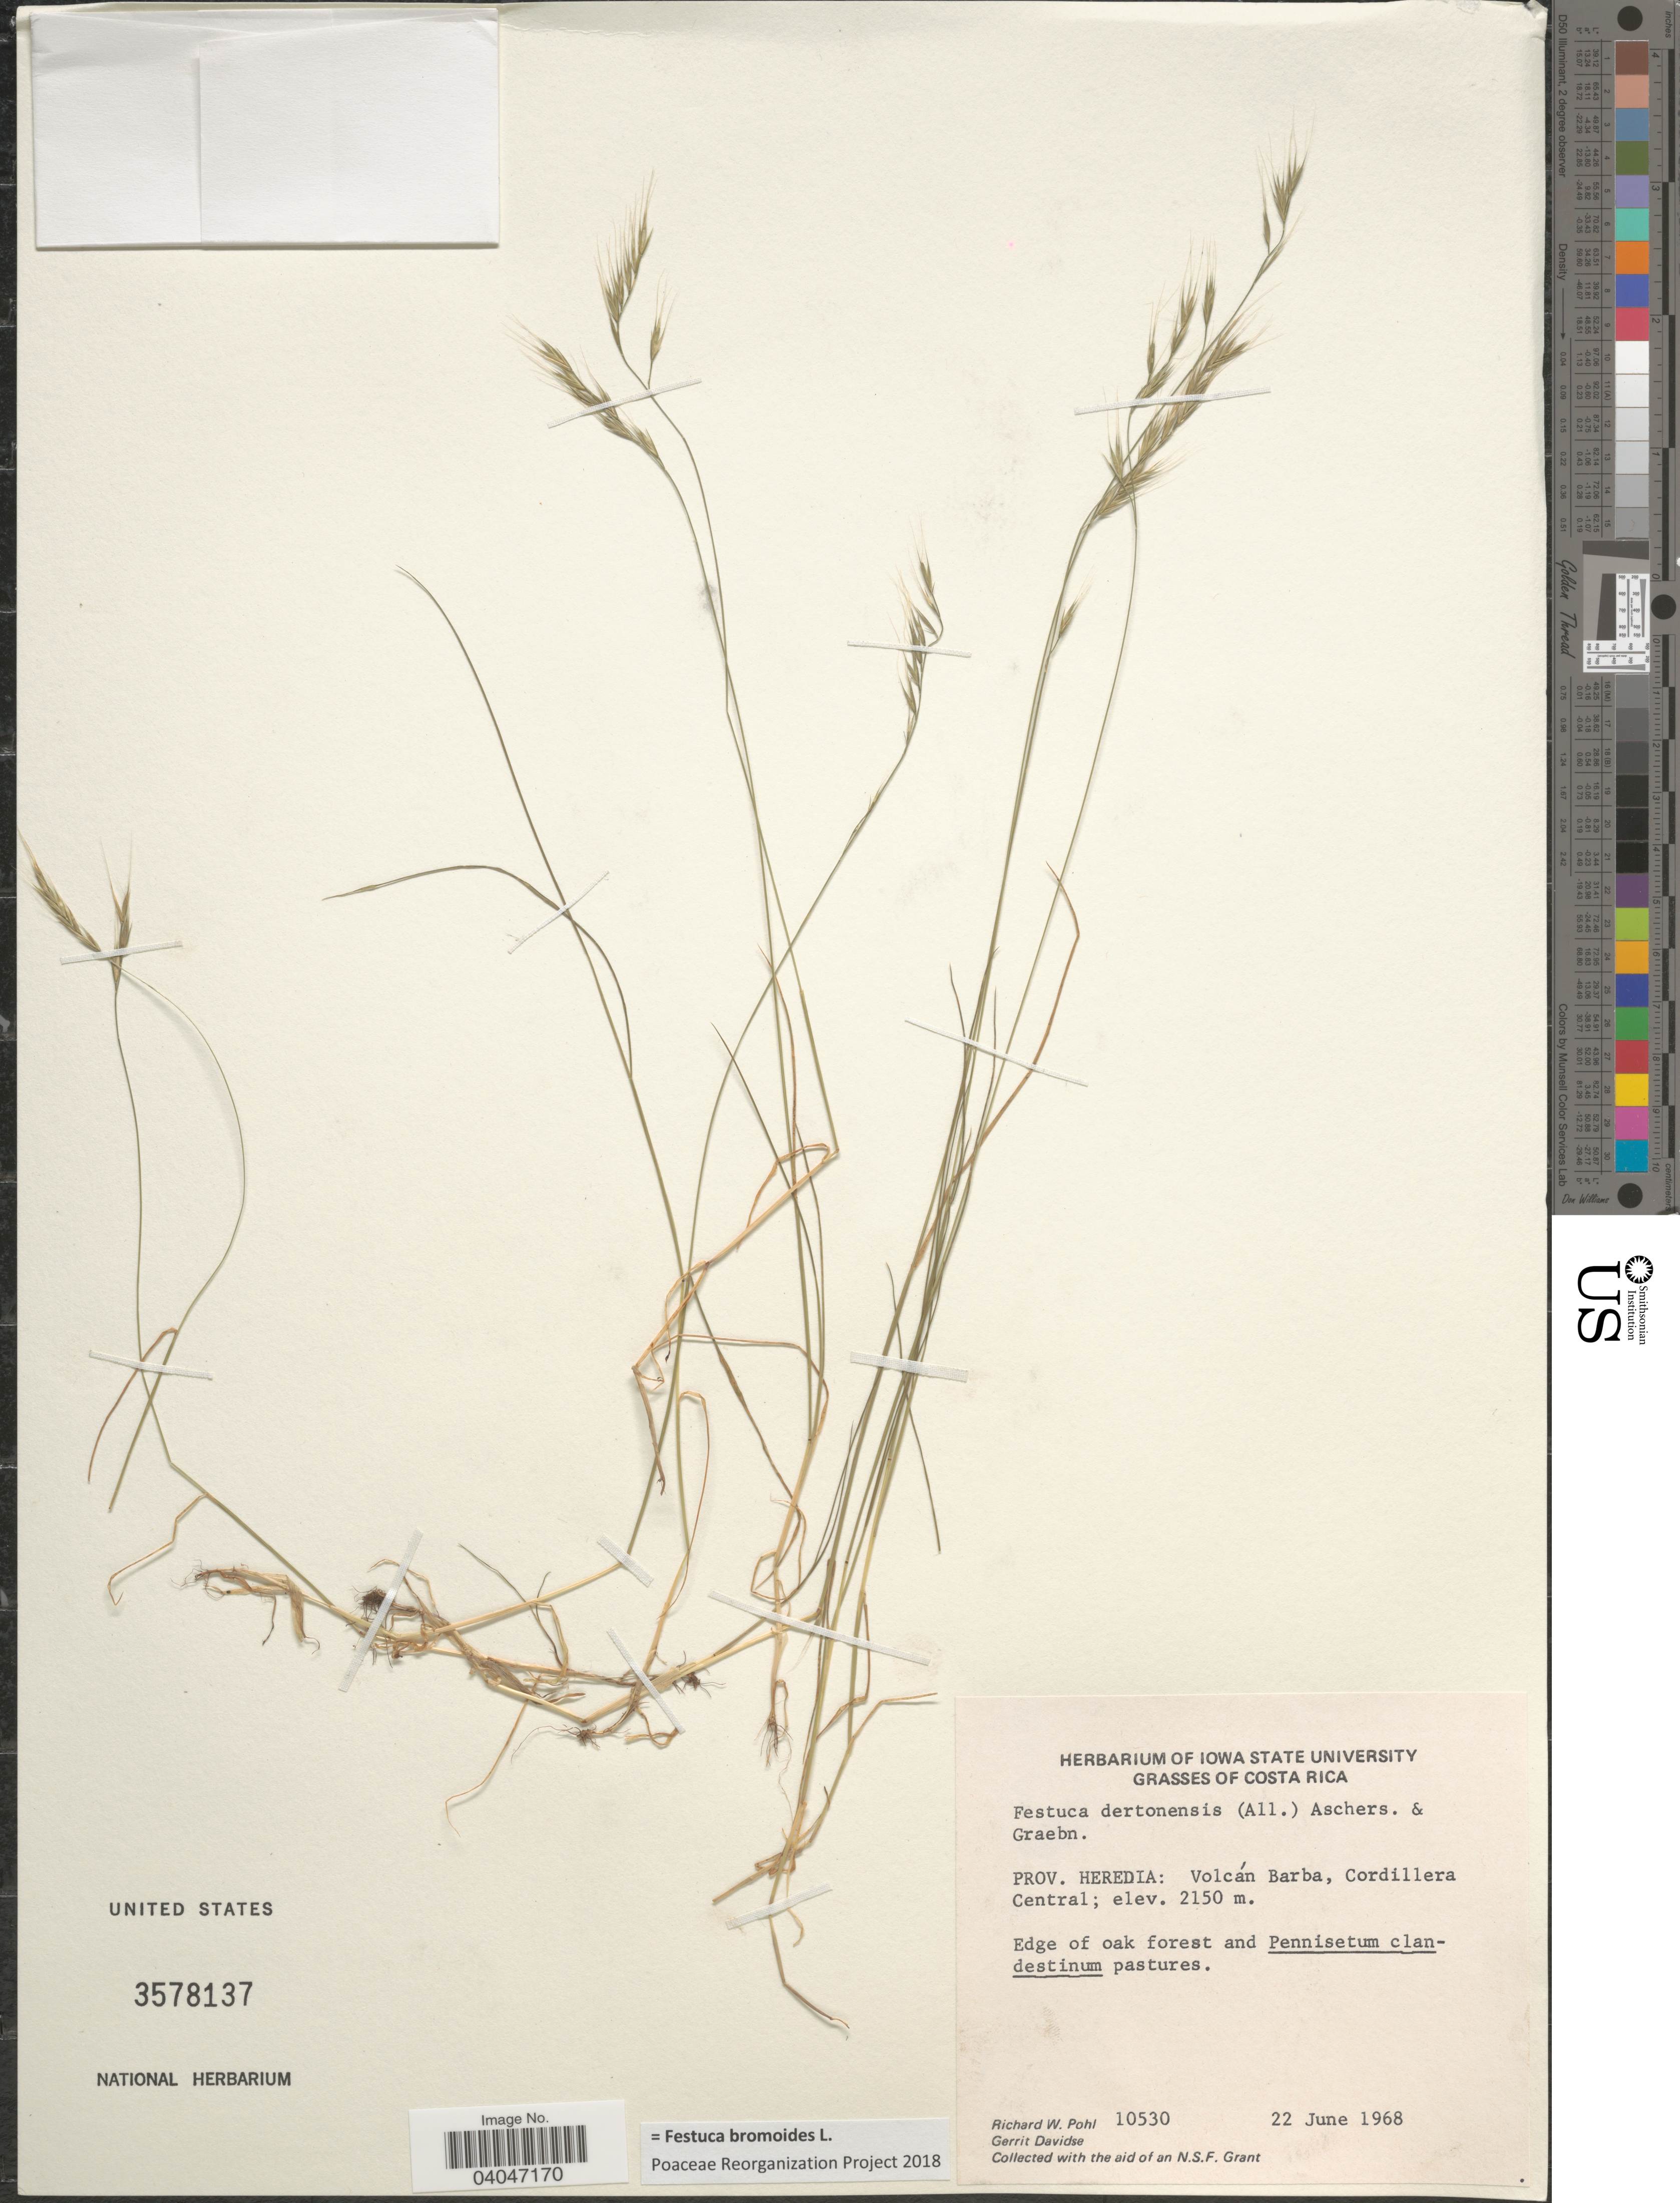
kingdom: Plantae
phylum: Tracheophyta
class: Liliopsida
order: Poales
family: Poaceae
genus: Festuca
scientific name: Festuca bromoides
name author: L.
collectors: R. W. Pohl & G. Davidse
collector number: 10530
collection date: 1968-06-22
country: Costa Rica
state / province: Heredia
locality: Volcán Barba, Cordillera Central.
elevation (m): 2150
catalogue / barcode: US 3578137